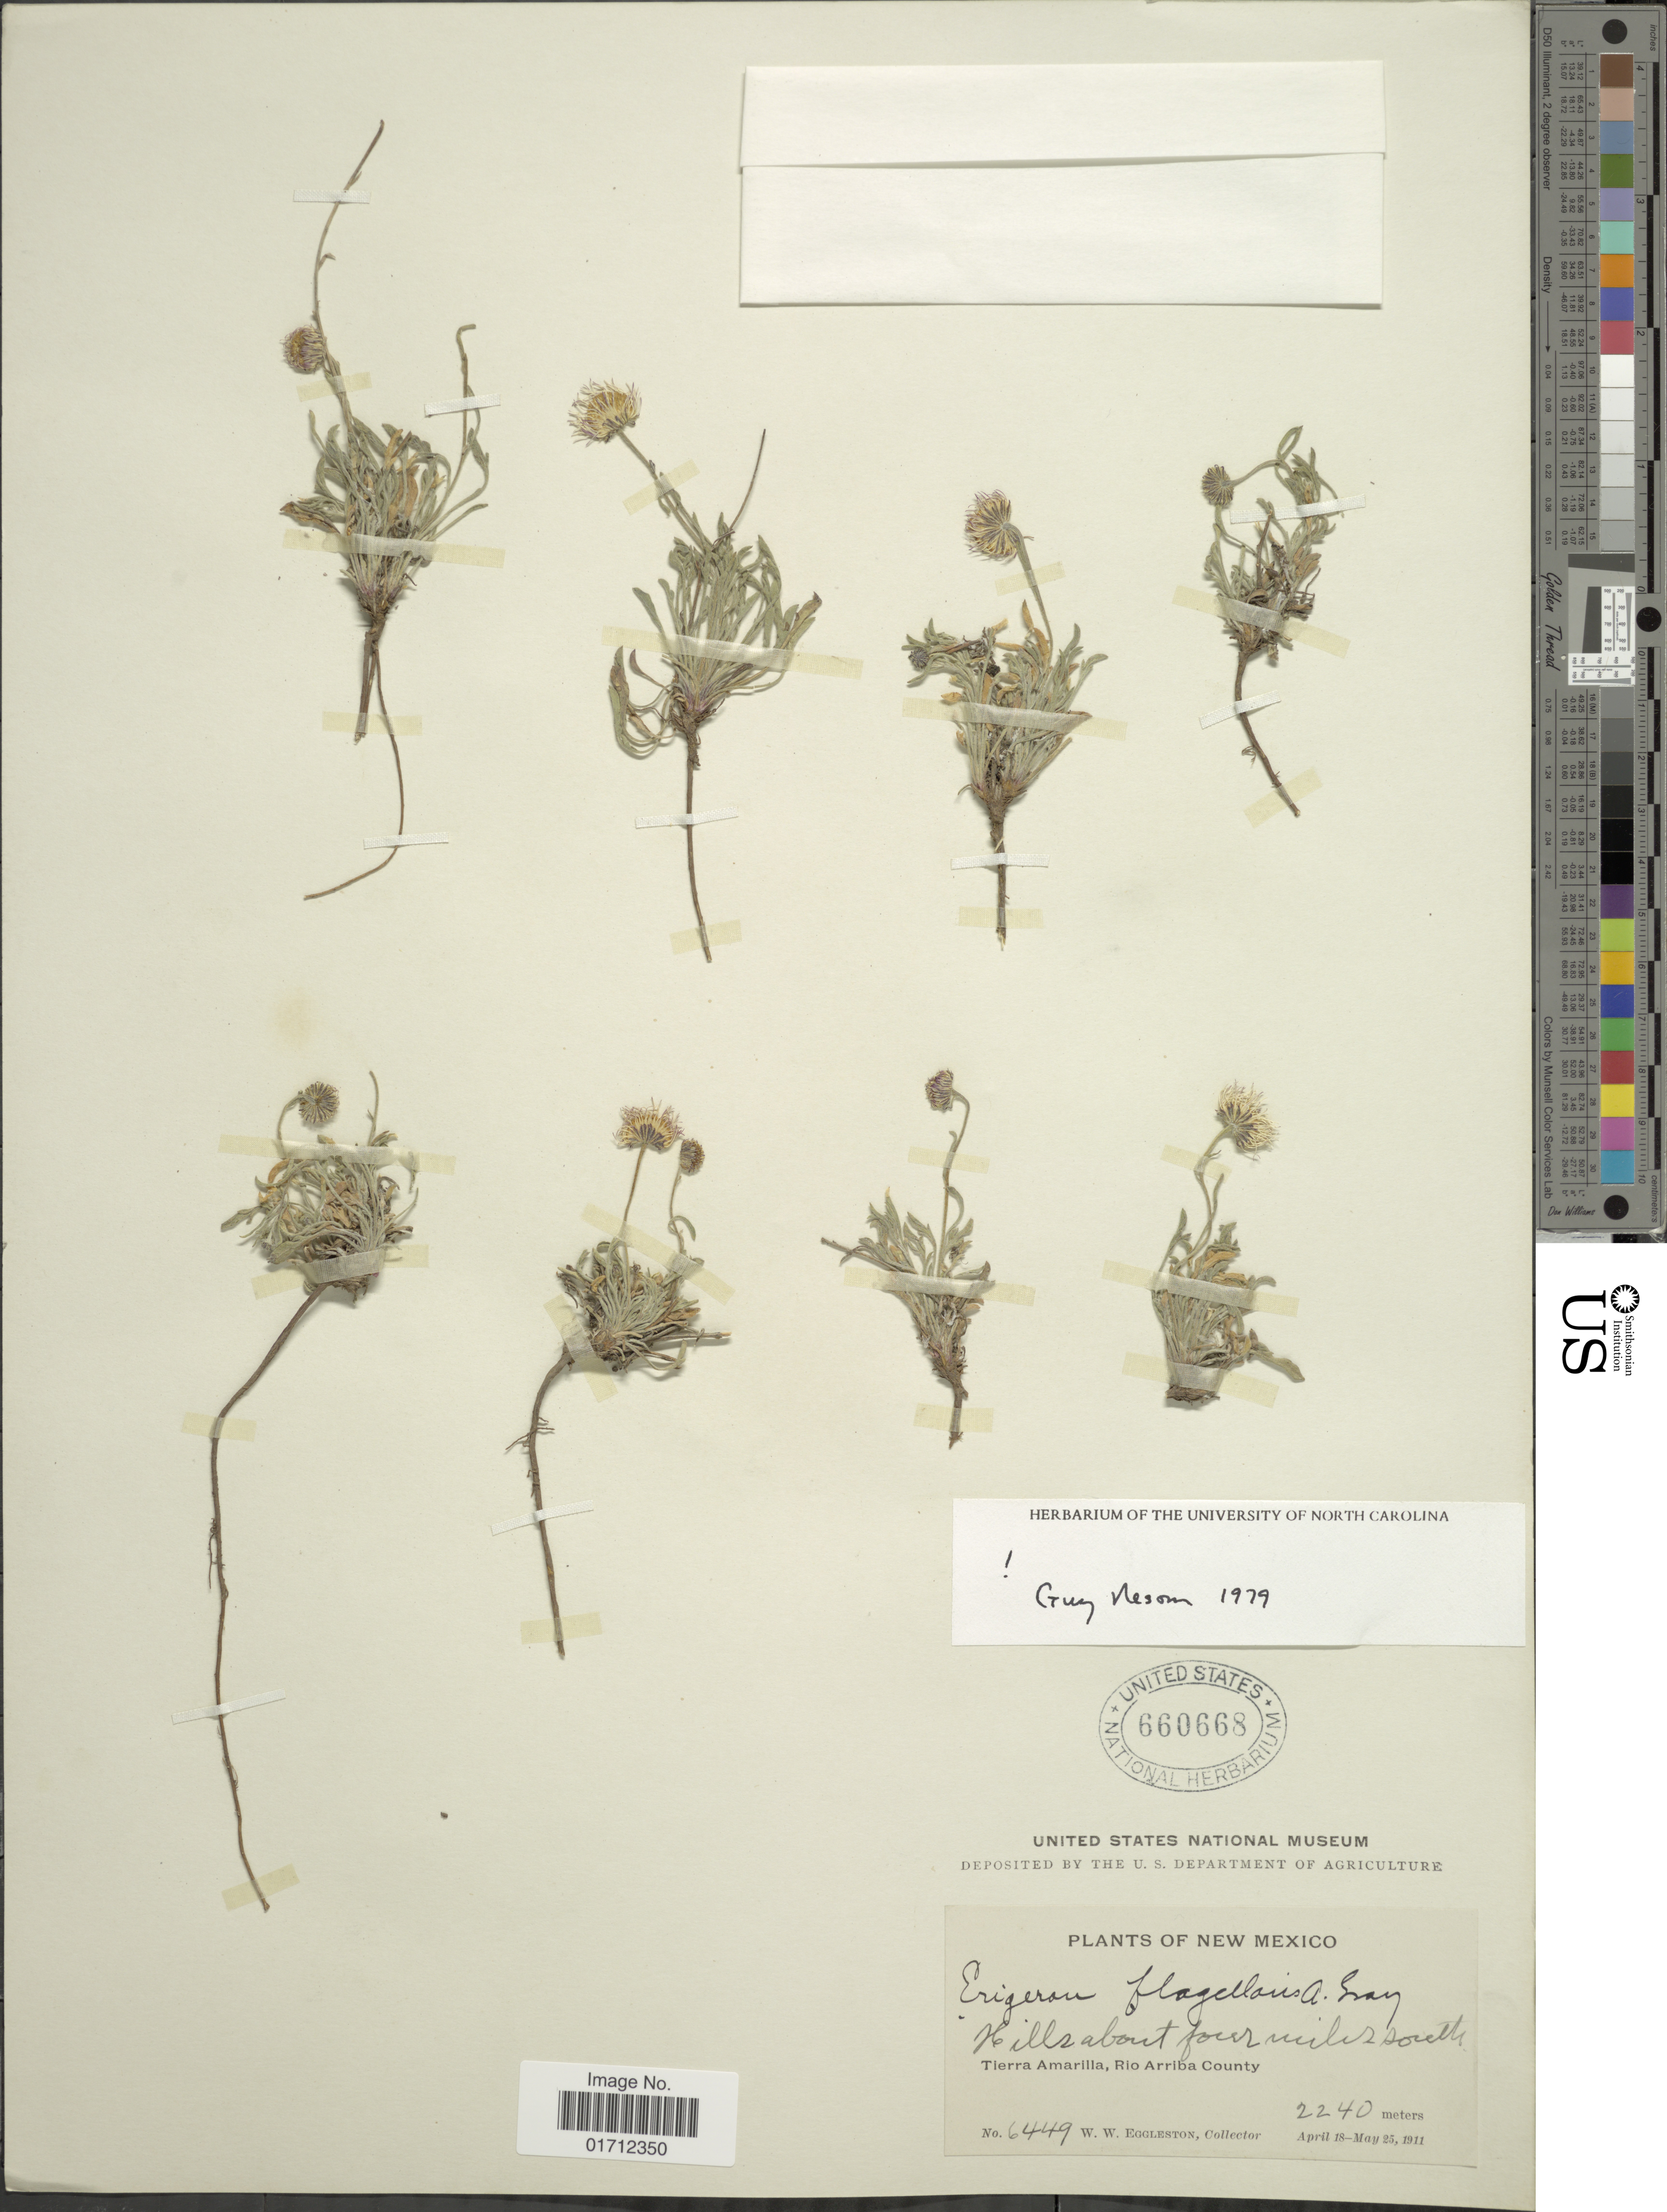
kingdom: Plantae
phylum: Tracheophyta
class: Magnoliopsida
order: Asterales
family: Asteraceae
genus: Erigeron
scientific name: Erigeron flagellaris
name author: A. Gray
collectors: W. W. Eggleston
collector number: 6449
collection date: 1911-04-18/1911-05-25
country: United States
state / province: New Mexico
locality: About four miles south, Tierra Amarilla, Rio Arriba County.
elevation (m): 2240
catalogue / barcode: US 660668